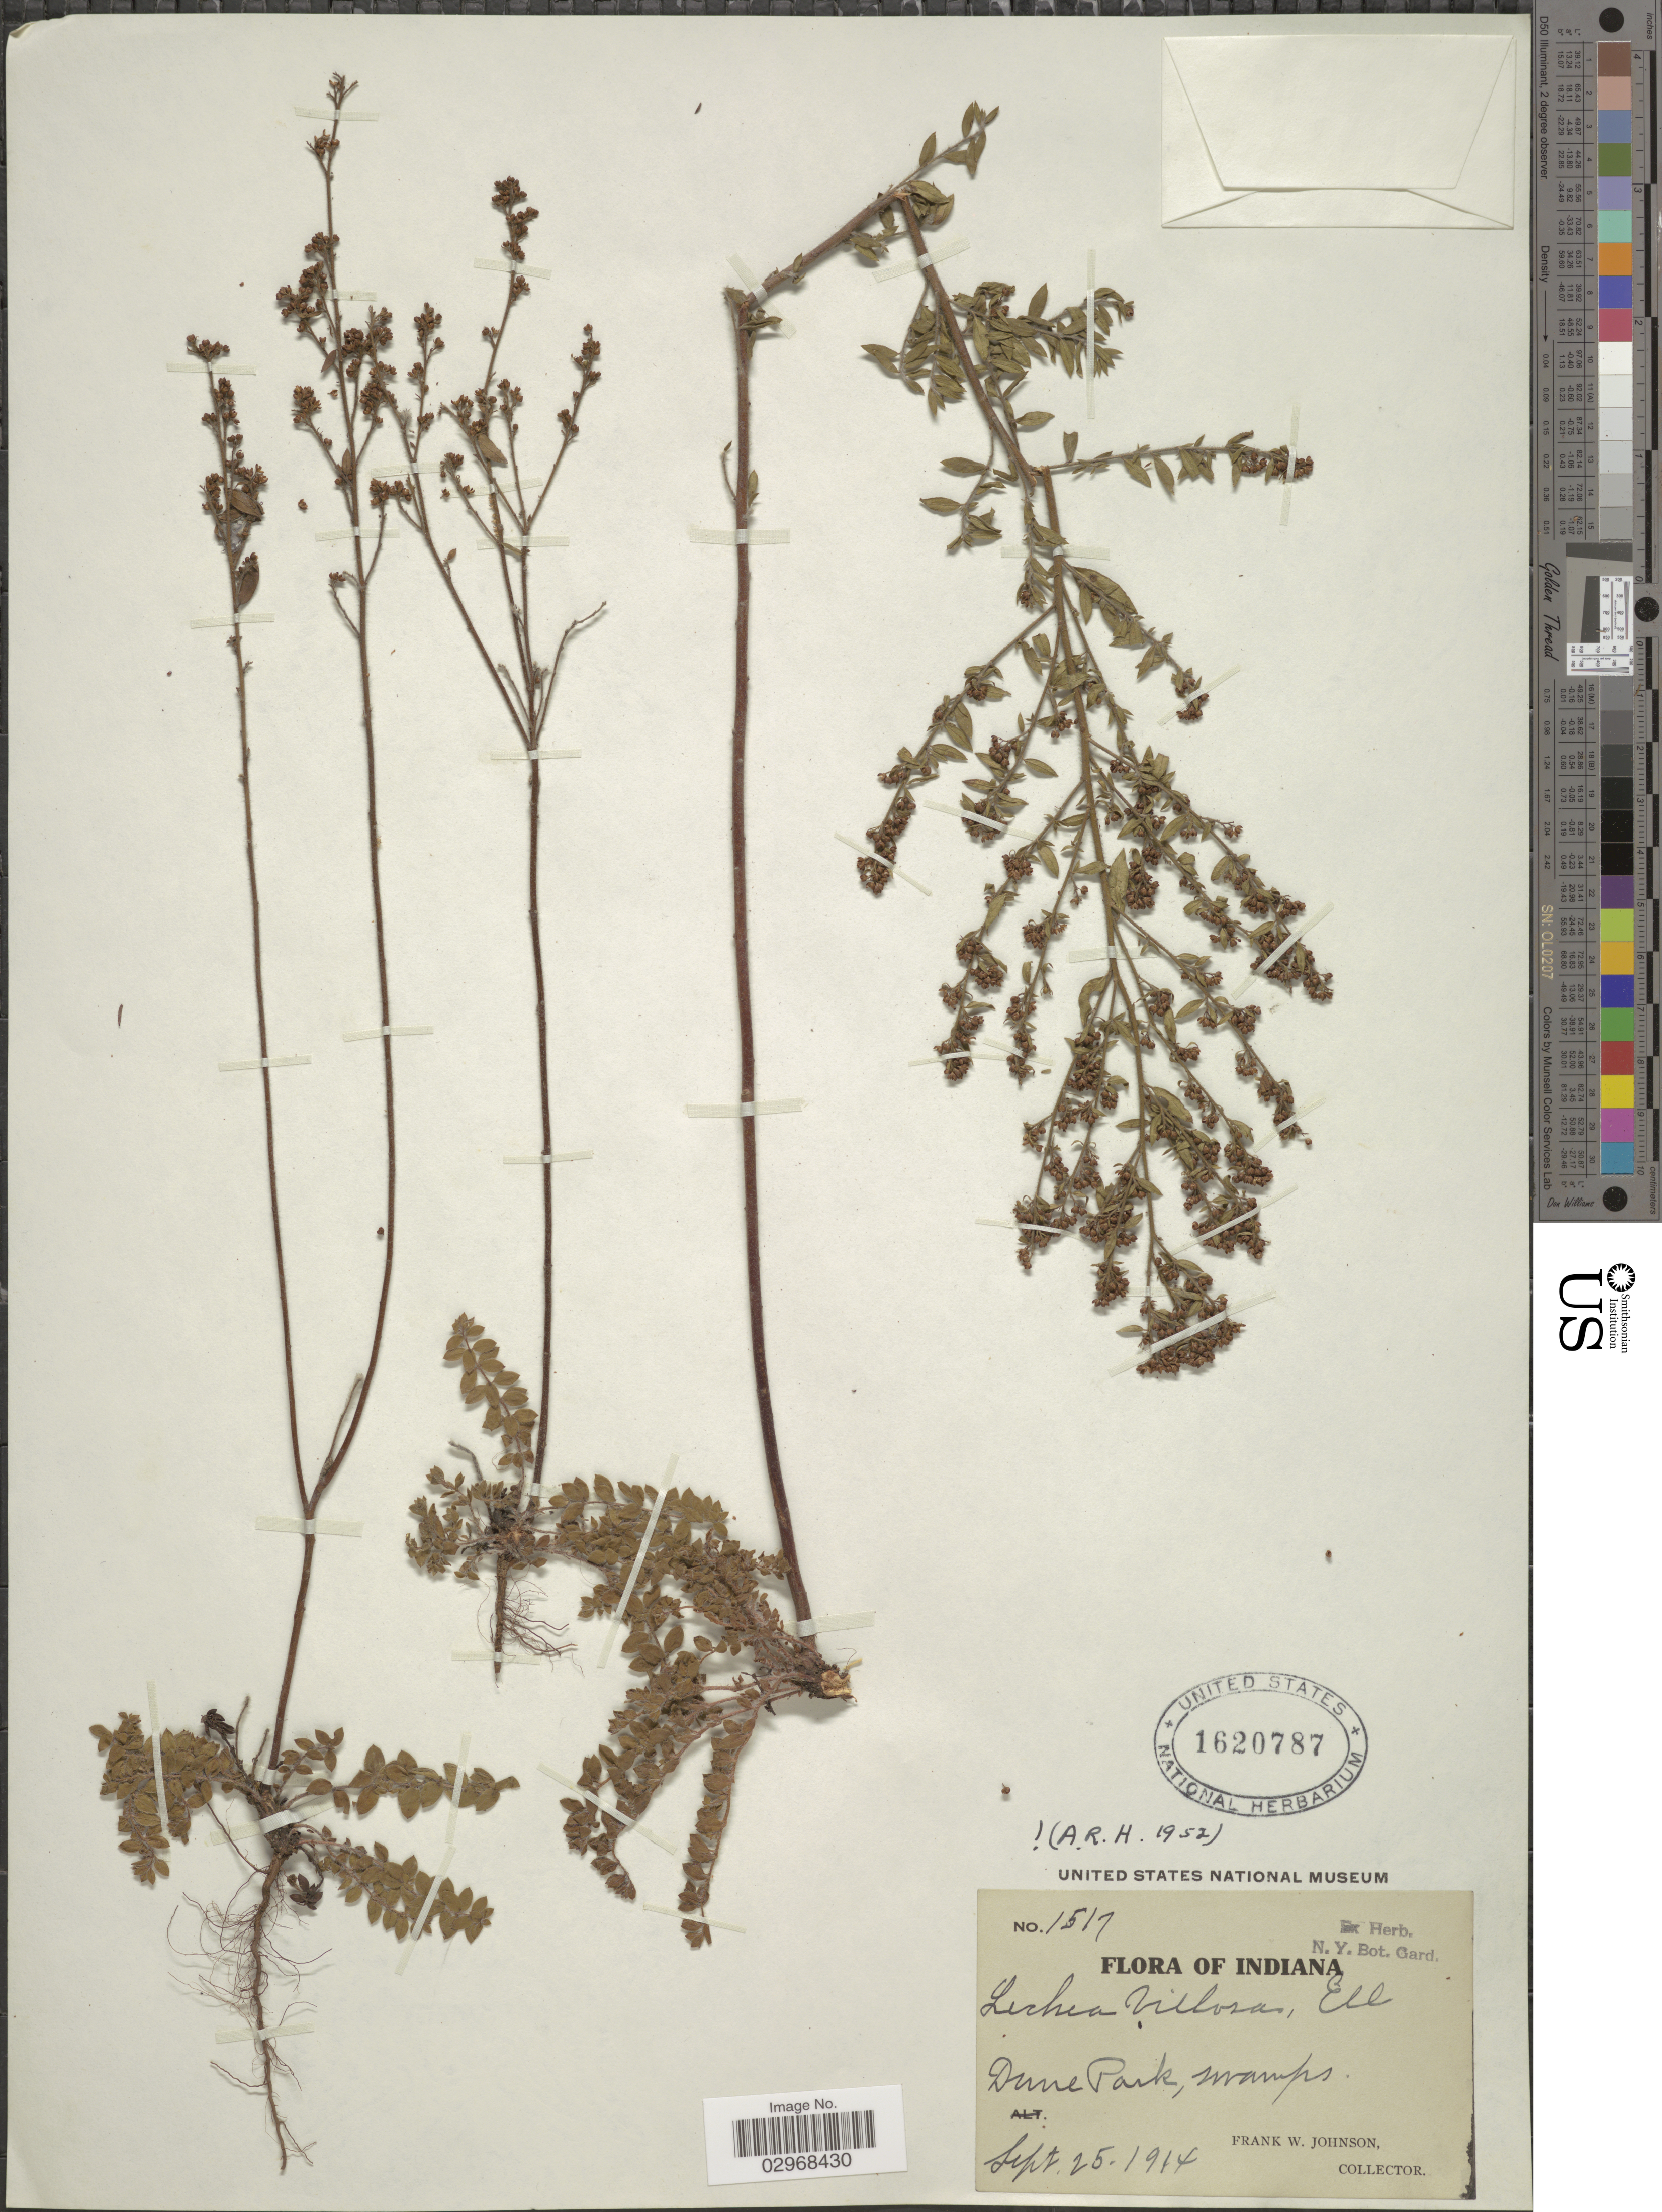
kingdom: Plantae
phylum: Tracheophyta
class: Magnoliopsida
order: Malvales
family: Cistaceae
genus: Lechea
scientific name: Lechea villosa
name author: Elliott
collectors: F. W. Johnson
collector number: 1517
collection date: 1914-09-25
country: United States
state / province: Indiana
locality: Dune Park.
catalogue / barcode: US 1620787